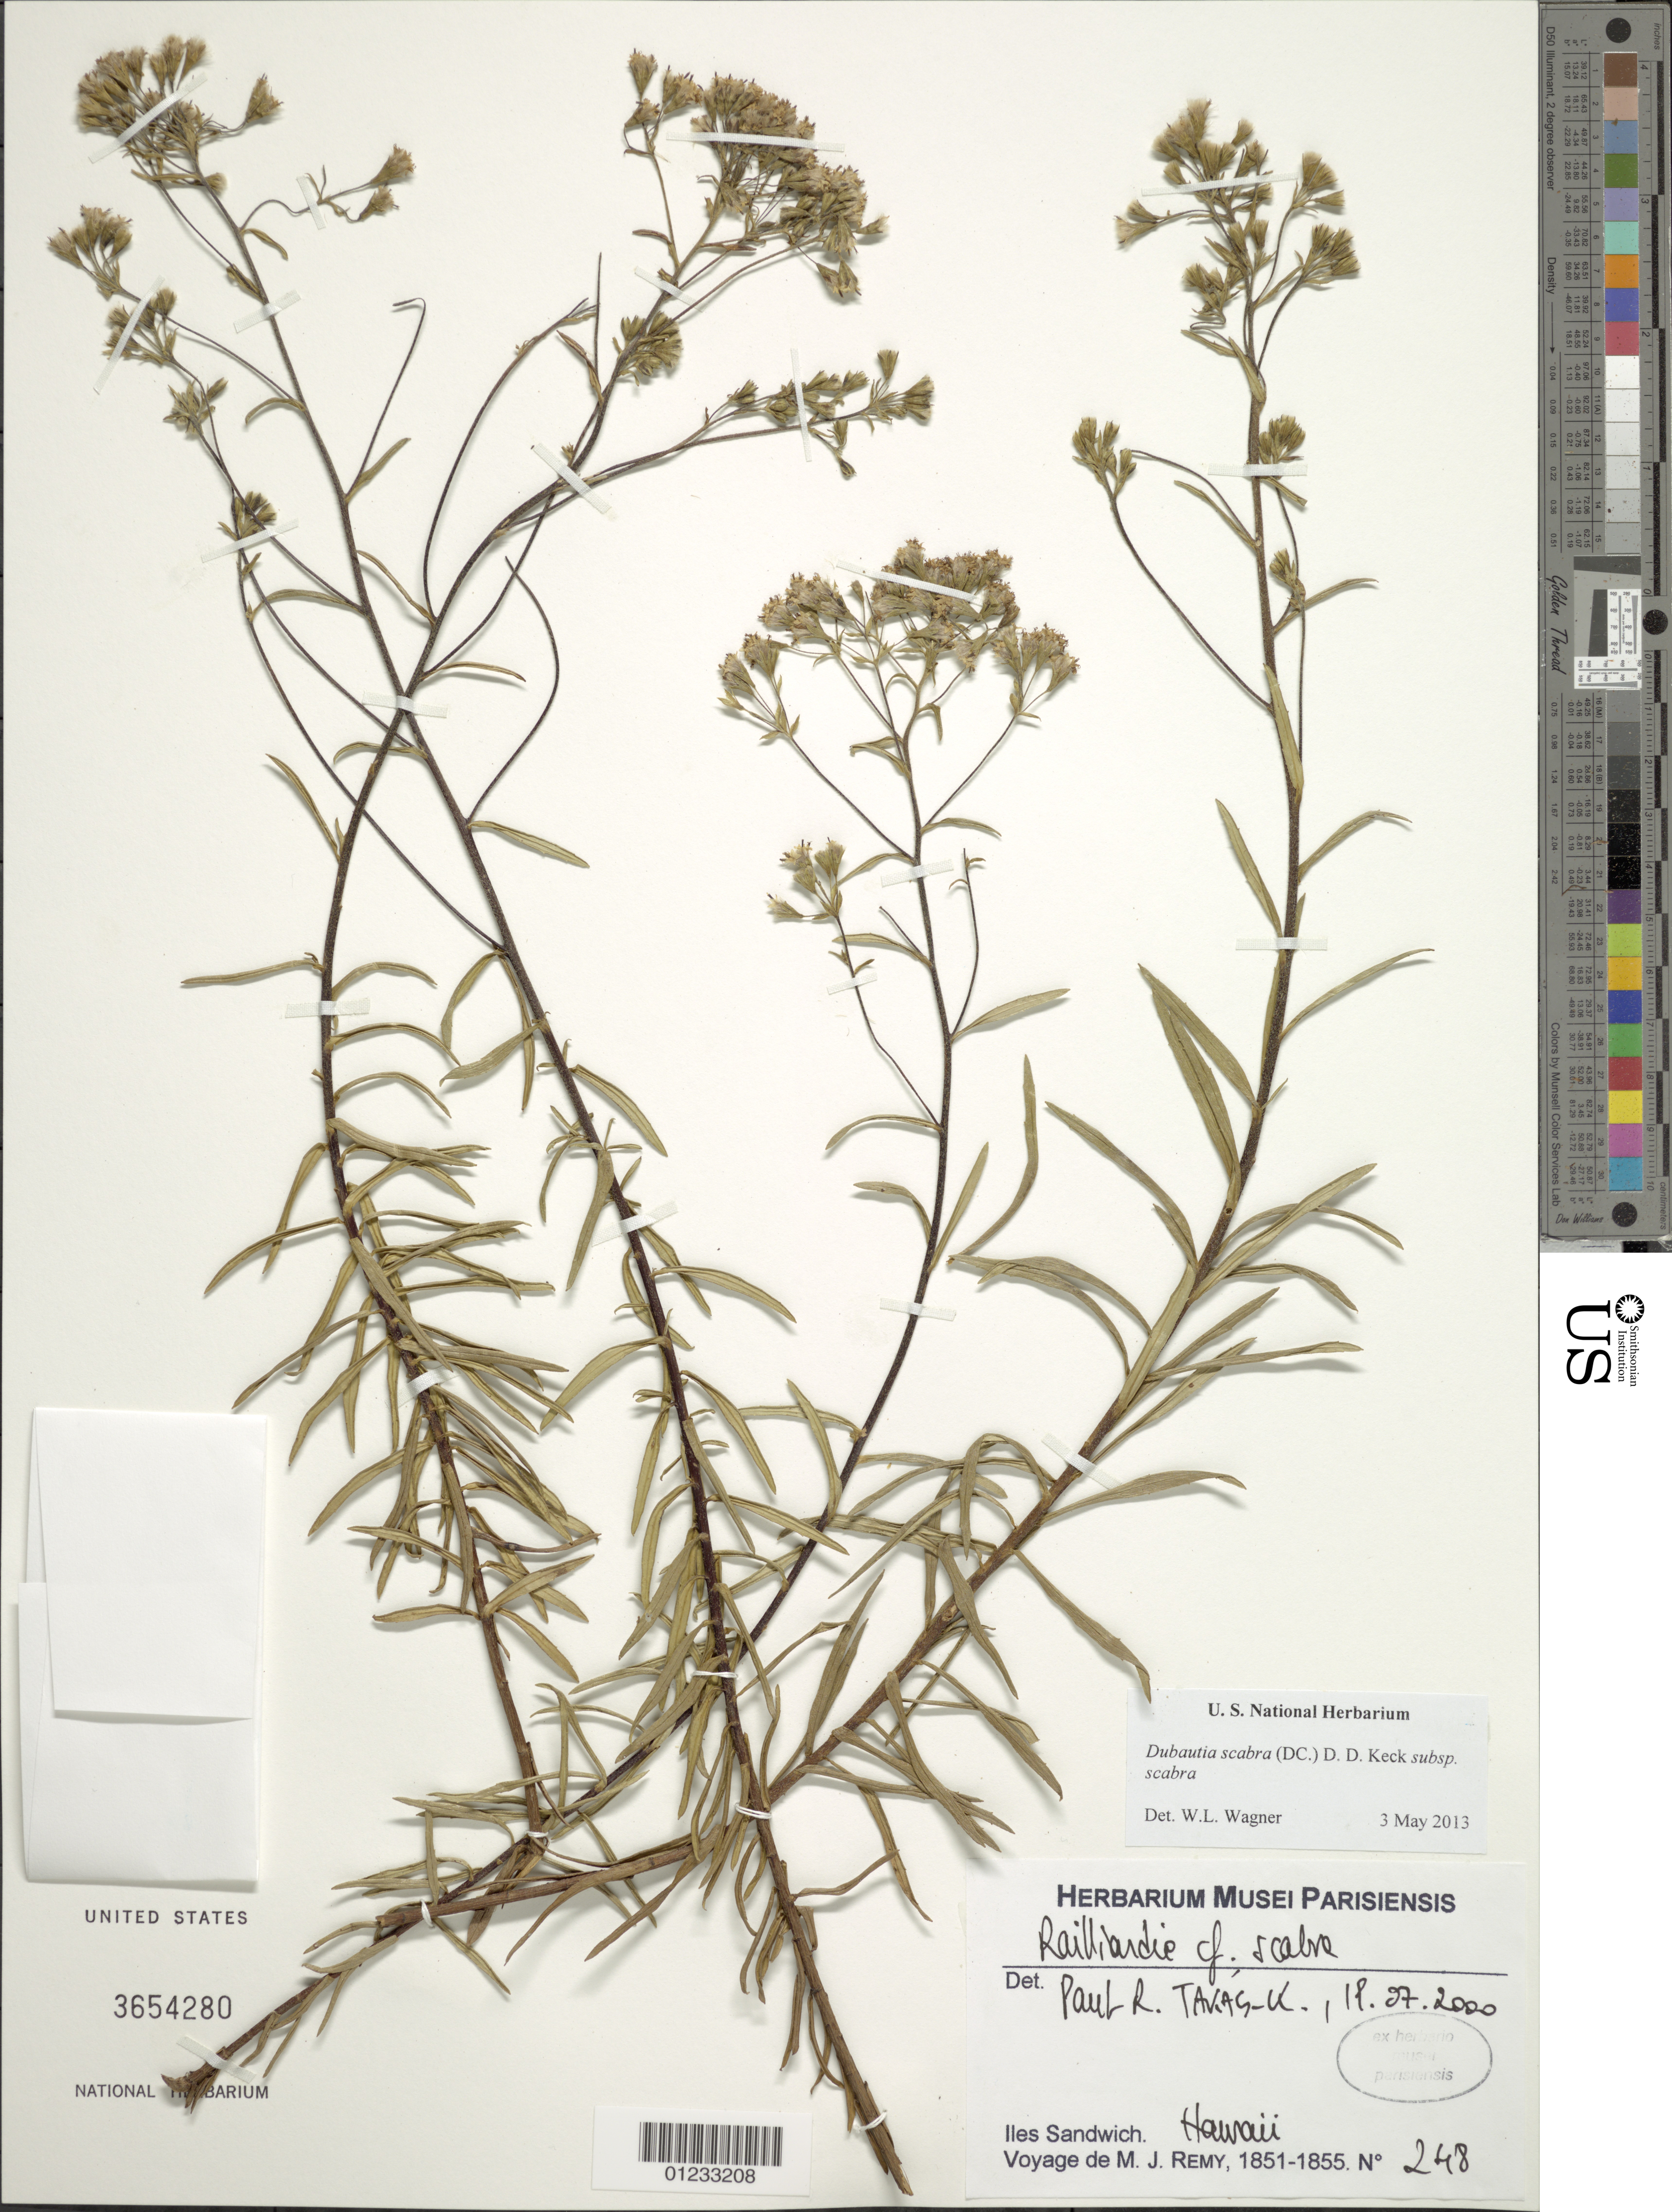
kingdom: Plantae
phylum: Tracheophyta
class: Magnoliopsida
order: Asterales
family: Asteraceae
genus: Dubautia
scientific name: Dubautia scabra subsp. scabra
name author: (DC.) D.D. Keck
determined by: Wagner, W. L., (BOT), Smithsonian Institution - National Museum of Natural History (UNITED STATES)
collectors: M. J. Remy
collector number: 248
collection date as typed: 1851 to --- 1855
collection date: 1851/1855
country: United States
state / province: Hawaii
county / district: Hawaii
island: Hawaii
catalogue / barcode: US 3654280